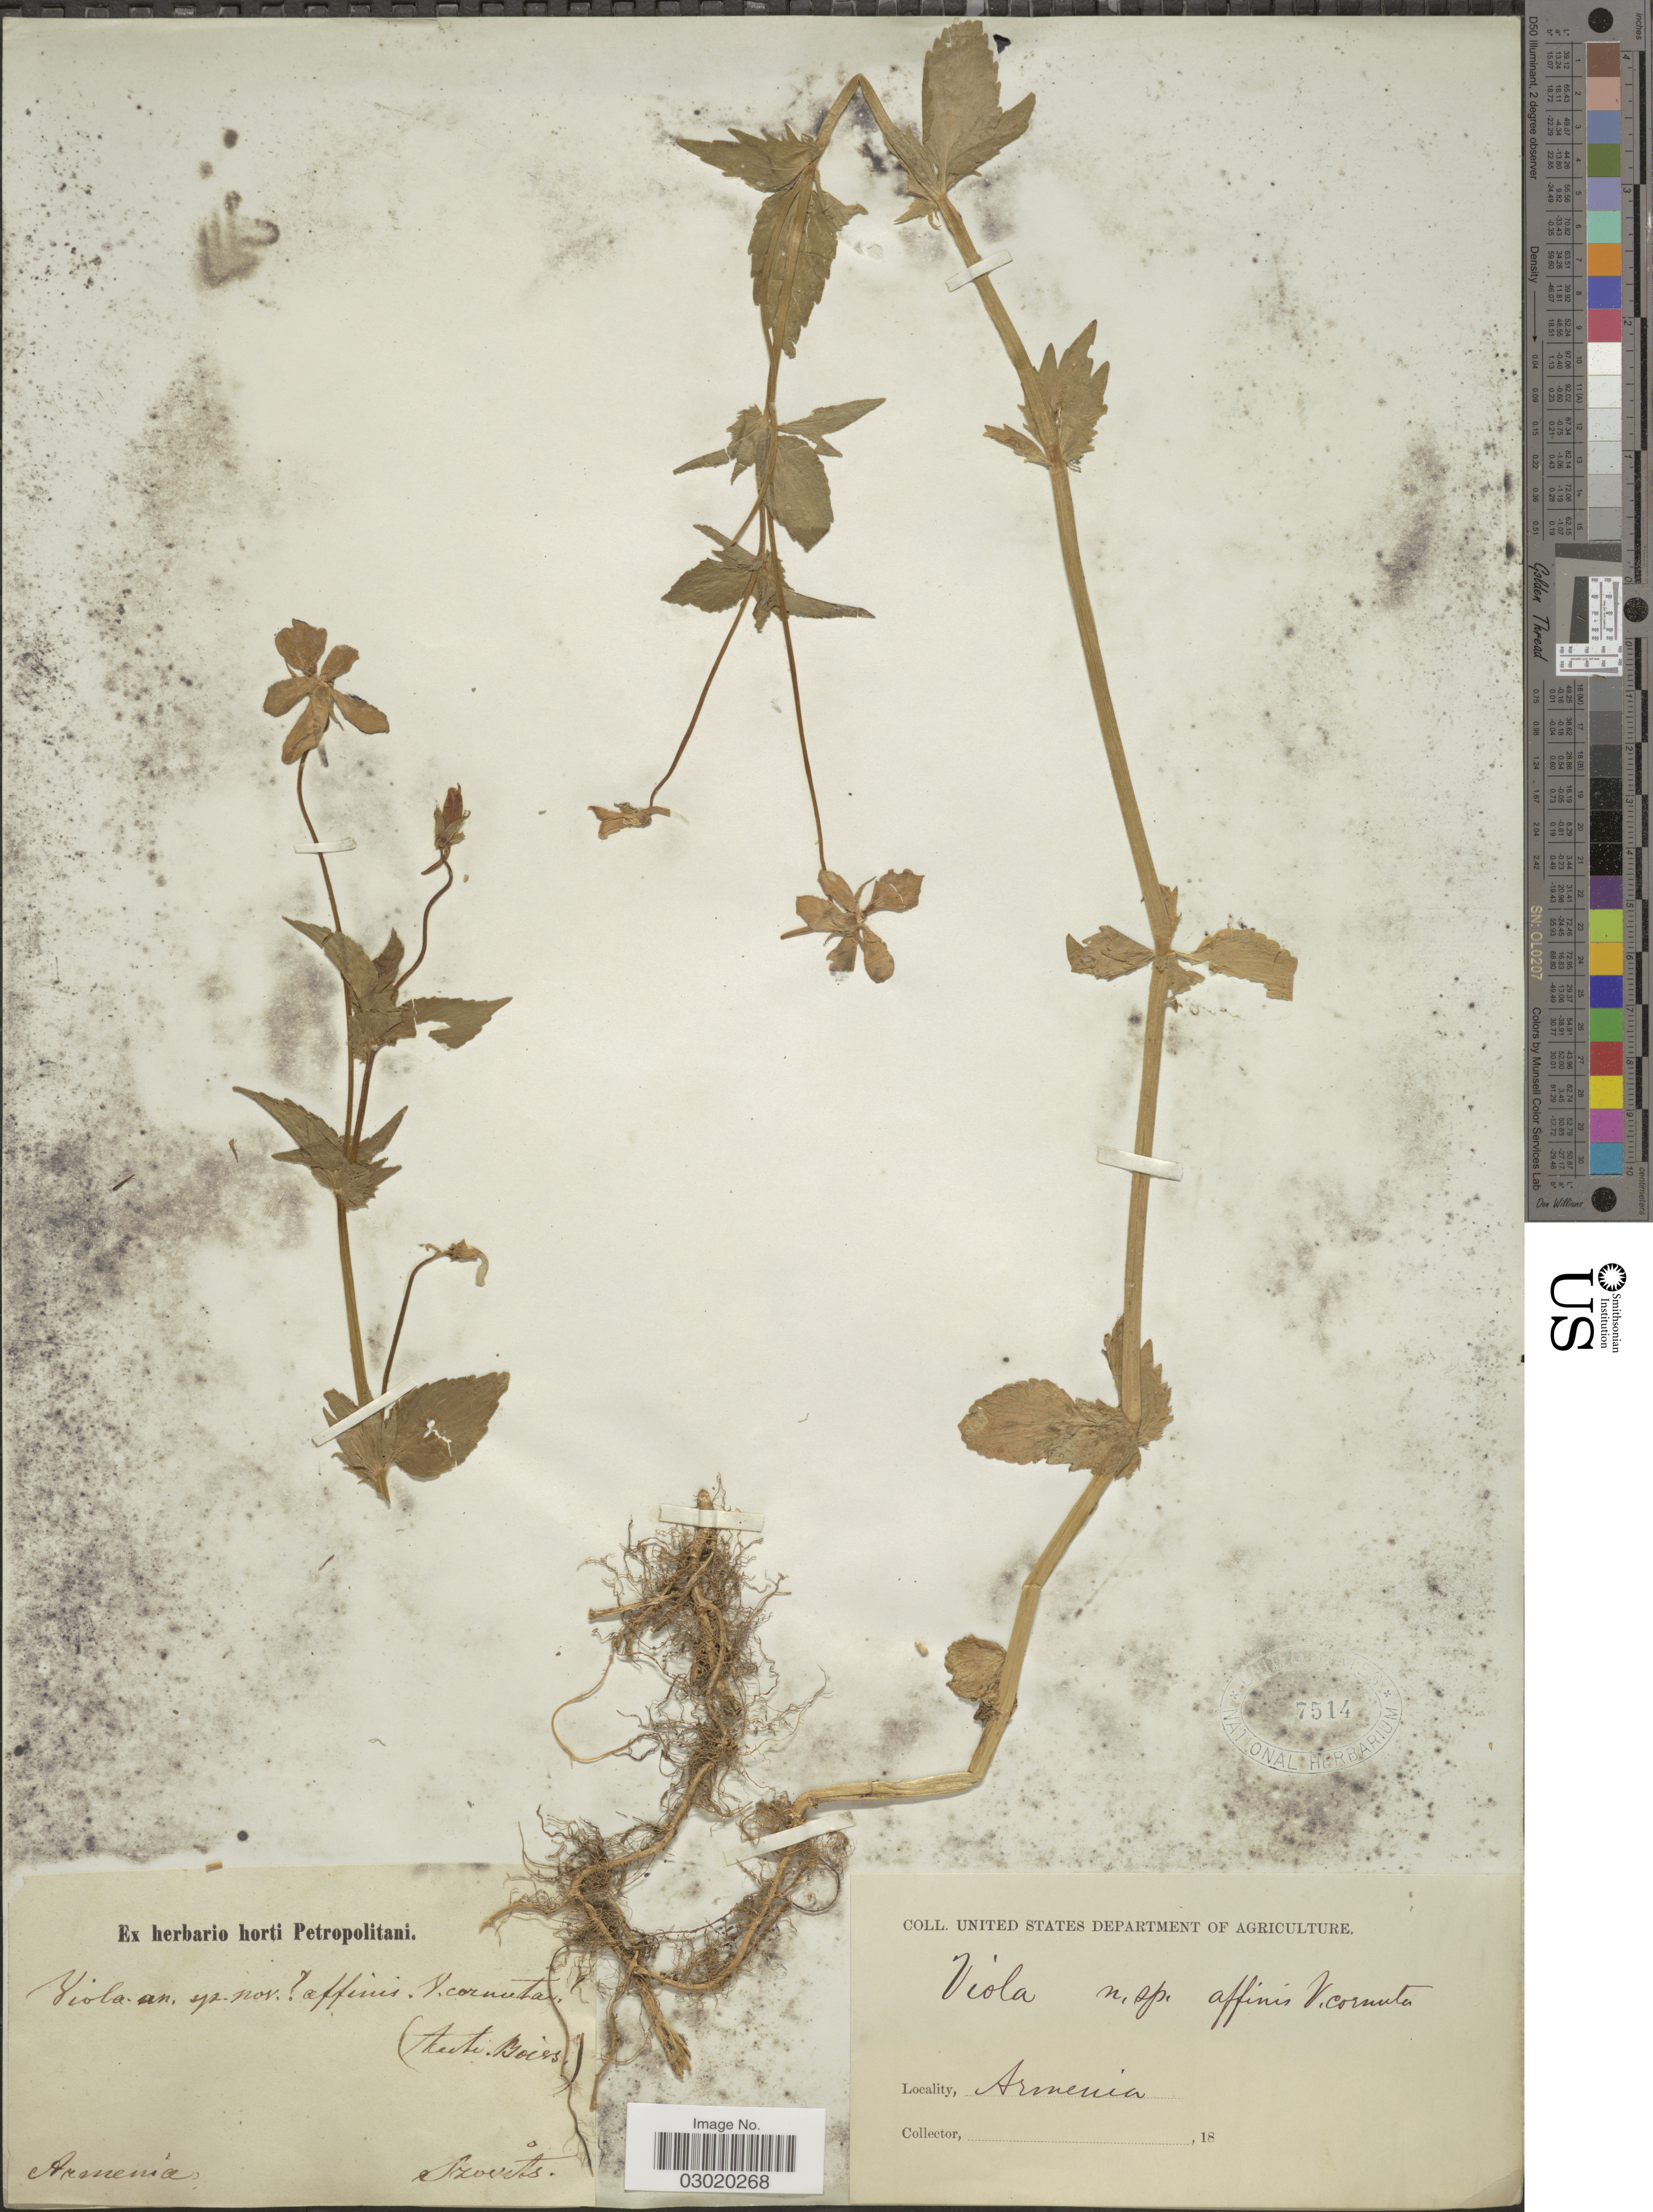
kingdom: Plantae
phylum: Tracheophyta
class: Magnoliopsida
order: Malpighiales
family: Violaceae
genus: Viola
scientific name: Viola sp.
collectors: Szovits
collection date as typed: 18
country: Armenia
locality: Armenia.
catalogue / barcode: US 7514